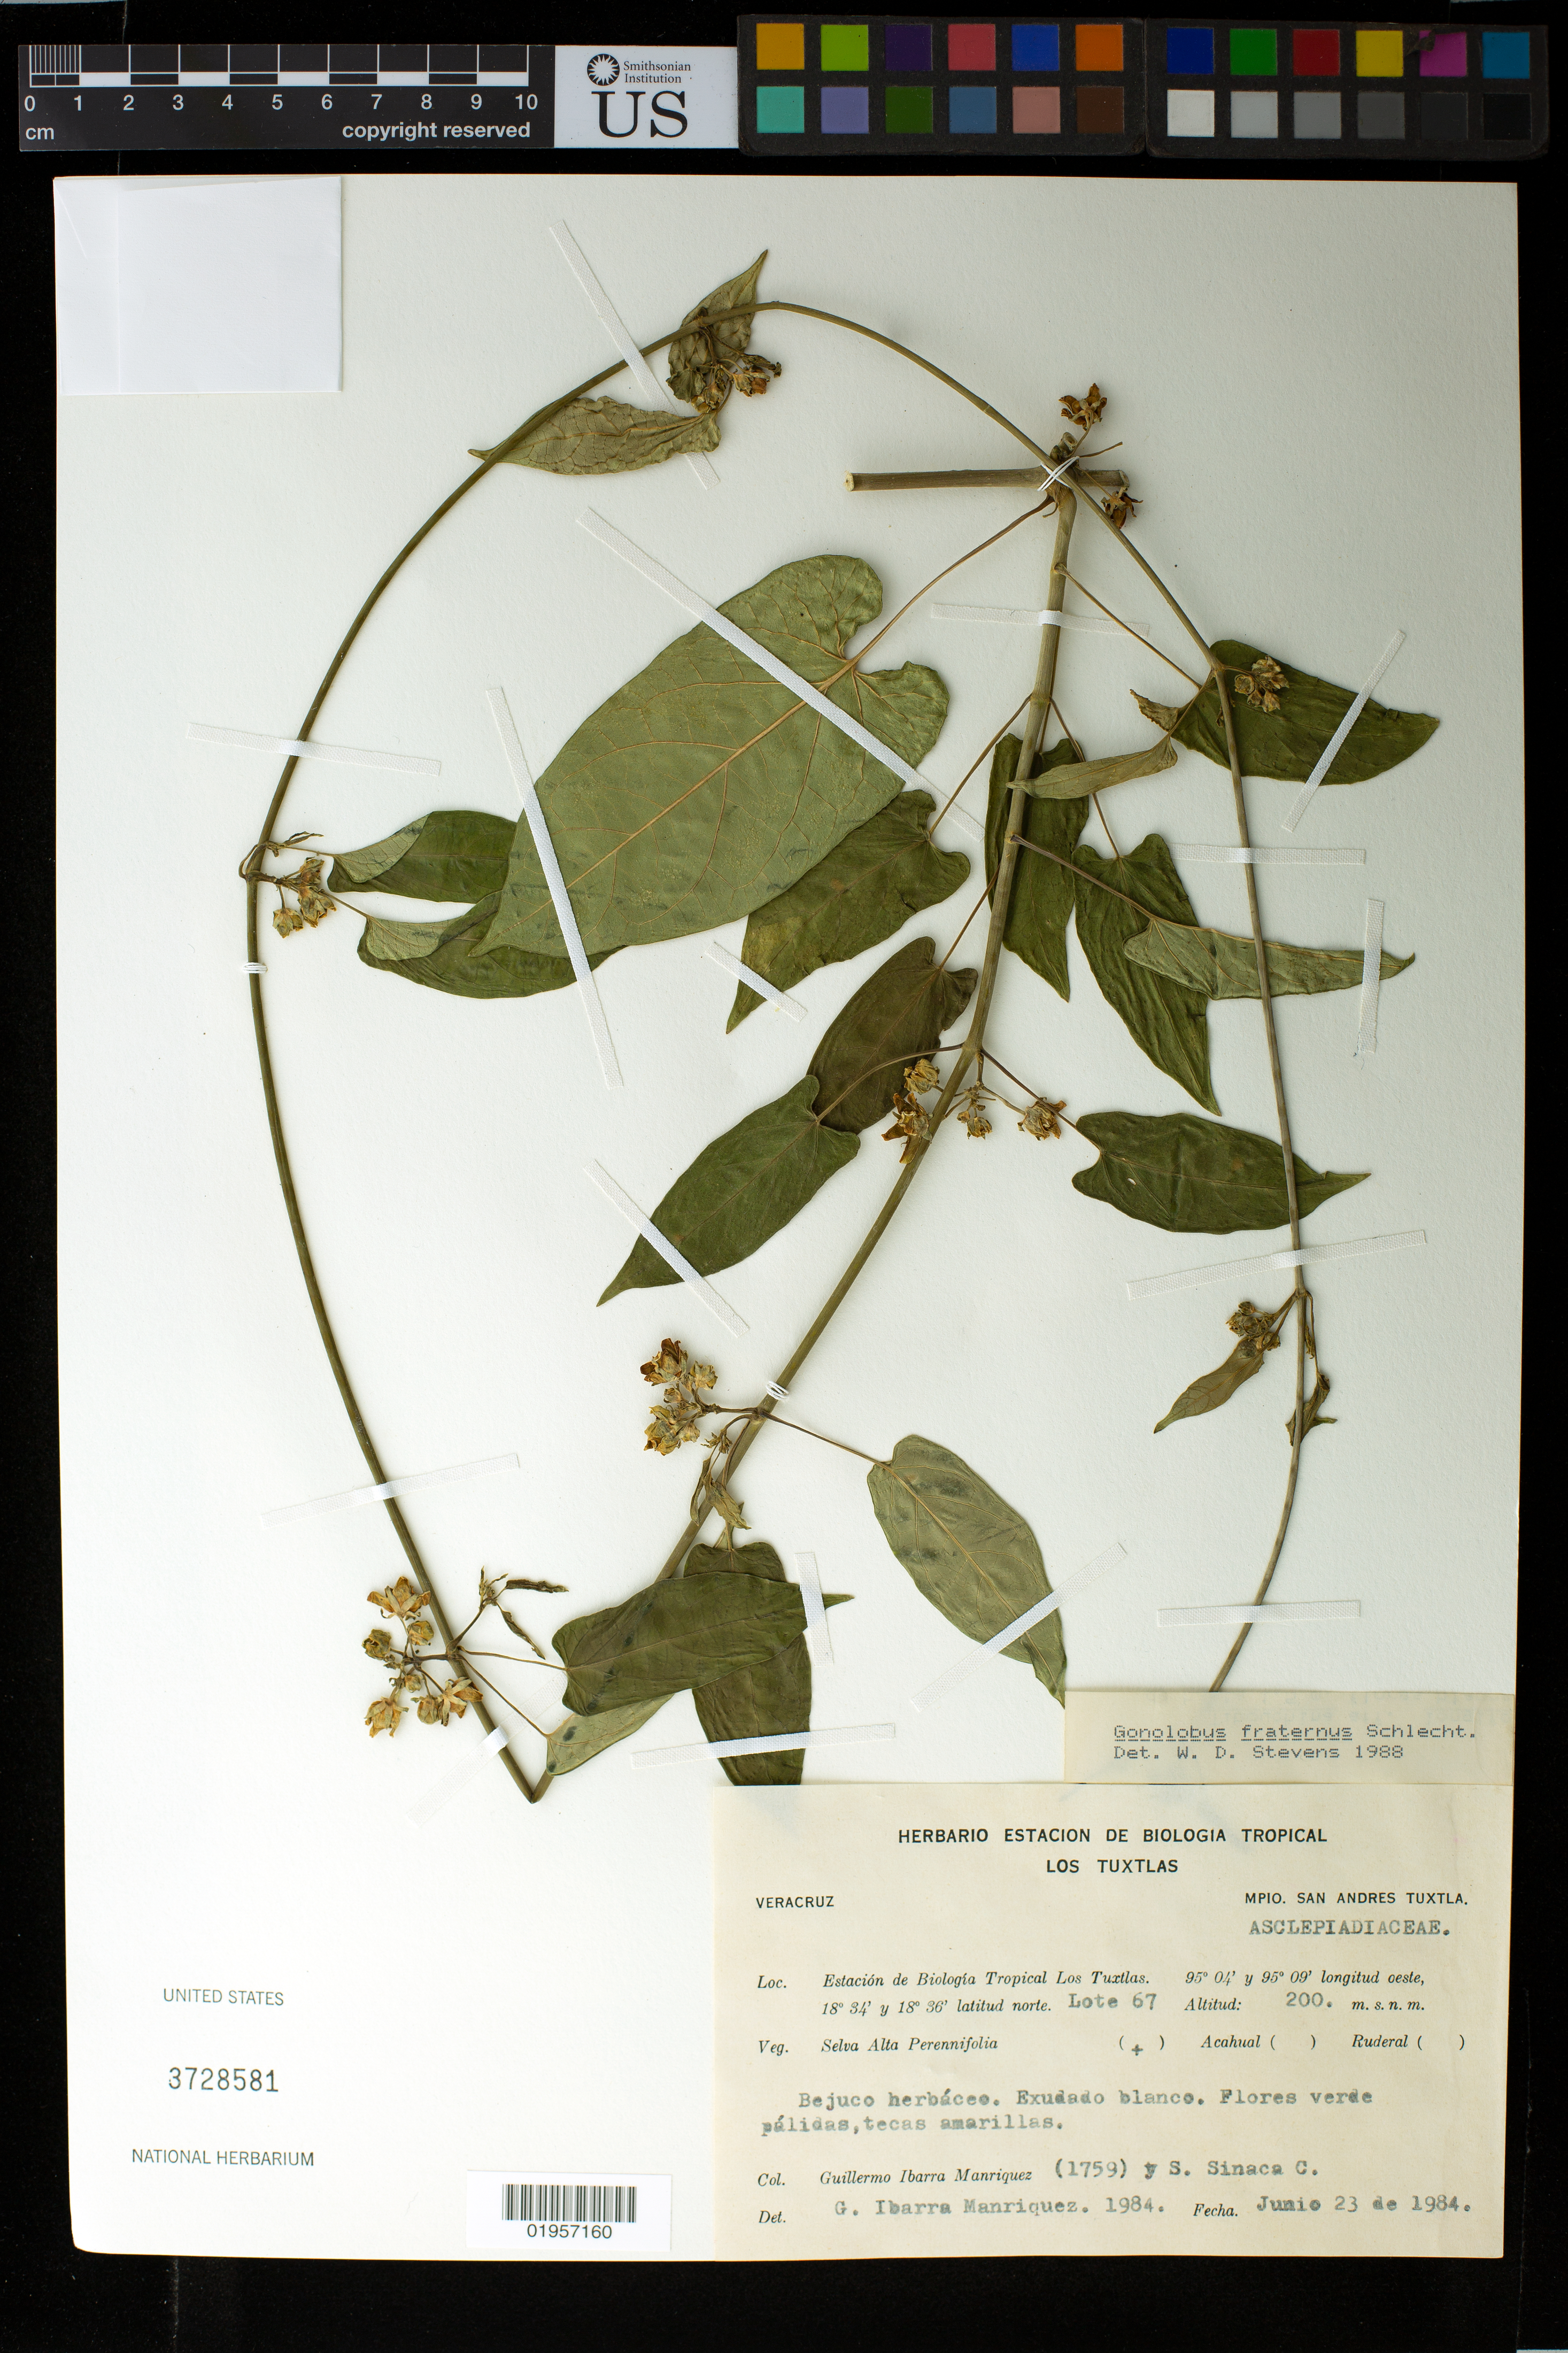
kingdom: Plantae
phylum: Tracheophyta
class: Magnoliopsida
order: Gentianales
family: Apocynaceae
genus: Gonolobus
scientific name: Gonolobus fraternus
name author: Schltdl.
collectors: G. Manriquez & S. Sinaca-Colin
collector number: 1759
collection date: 1984-06-23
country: Mexico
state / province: Veracruz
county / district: San Andrés Tuxtla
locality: Estacíión de Biología Tropical Los Tuxtlas.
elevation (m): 200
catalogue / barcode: US 3728581